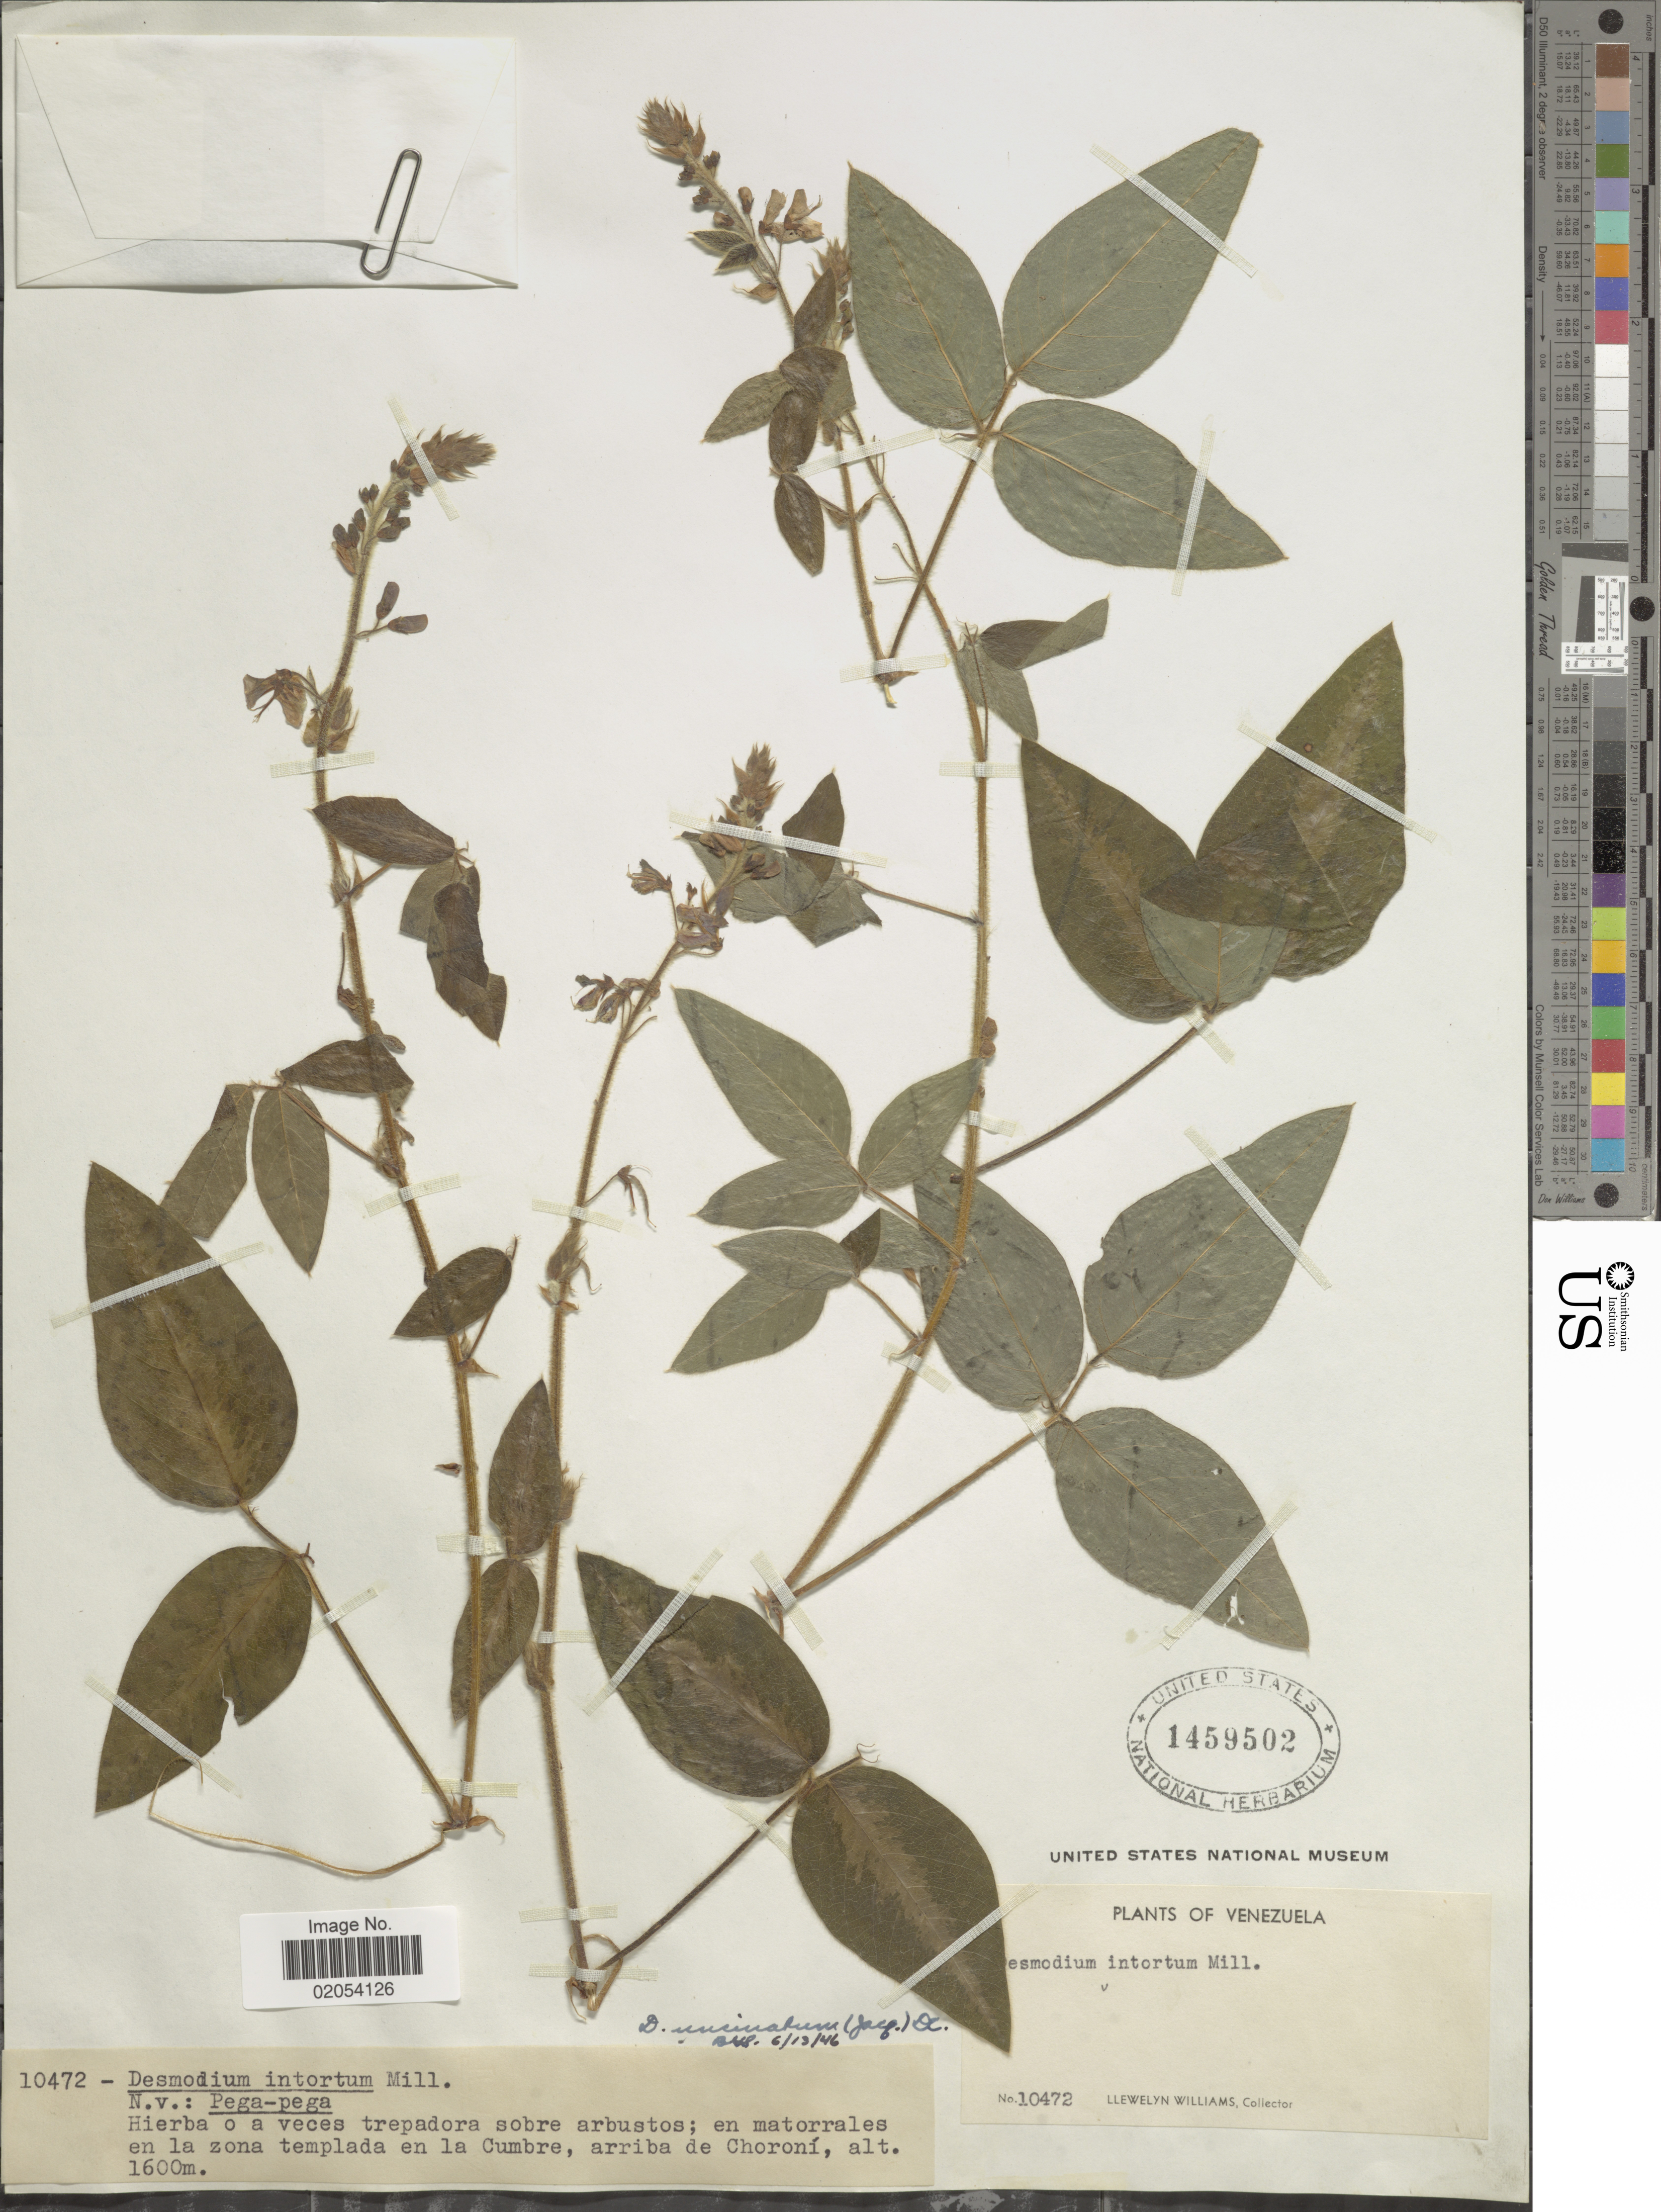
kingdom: Plantae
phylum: Tracheophyta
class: Magnoliopsida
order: Fabales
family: Fabaceae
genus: Desmodium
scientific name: Desmodium uncinatum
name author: (Jacq.) DC.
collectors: Ll. Williams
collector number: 10472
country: Venezuela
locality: En matorrales en la zona templada en la Cumbre, arriba de Choroni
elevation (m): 1600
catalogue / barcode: US 1459502